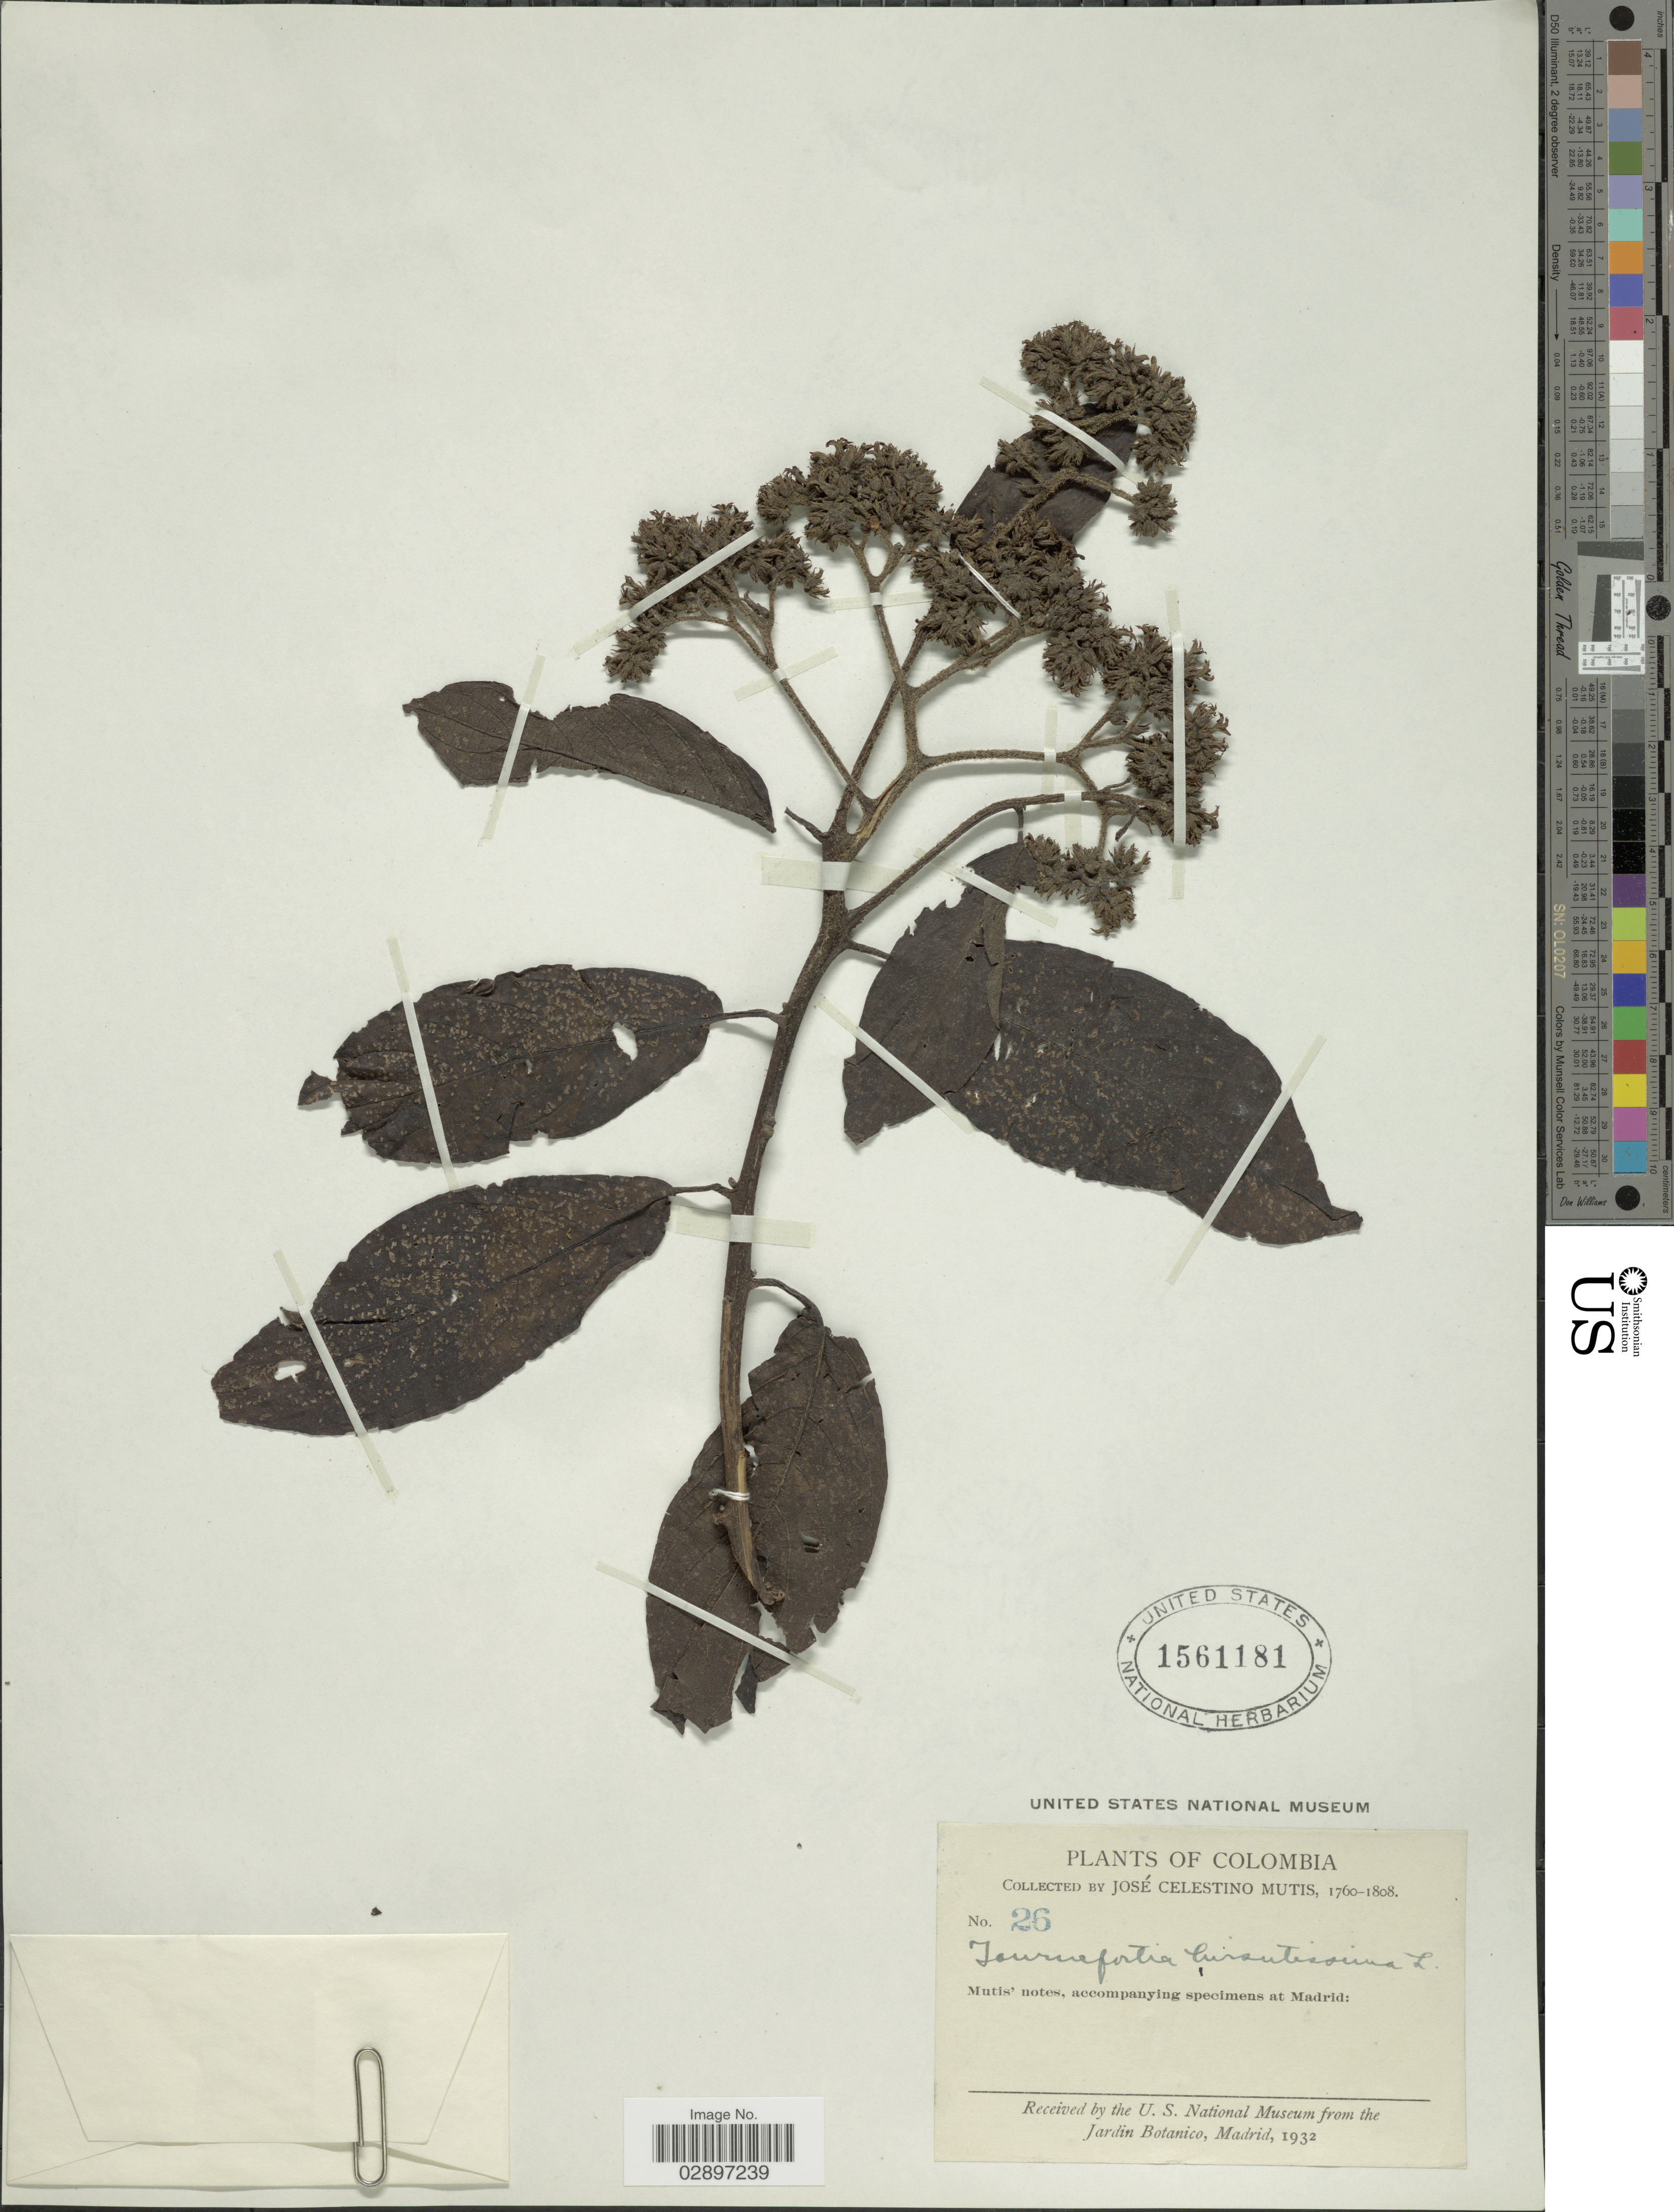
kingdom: Plantae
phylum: Tracheophyta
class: Magnoliopsida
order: Boraginales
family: Heliotropiaceae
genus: Tournefortia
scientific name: Tournefortia hirsutissima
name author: L.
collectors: J. C. B. Mutis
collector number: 26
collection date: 1760/1808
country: Colombia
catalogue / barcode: US 1561181